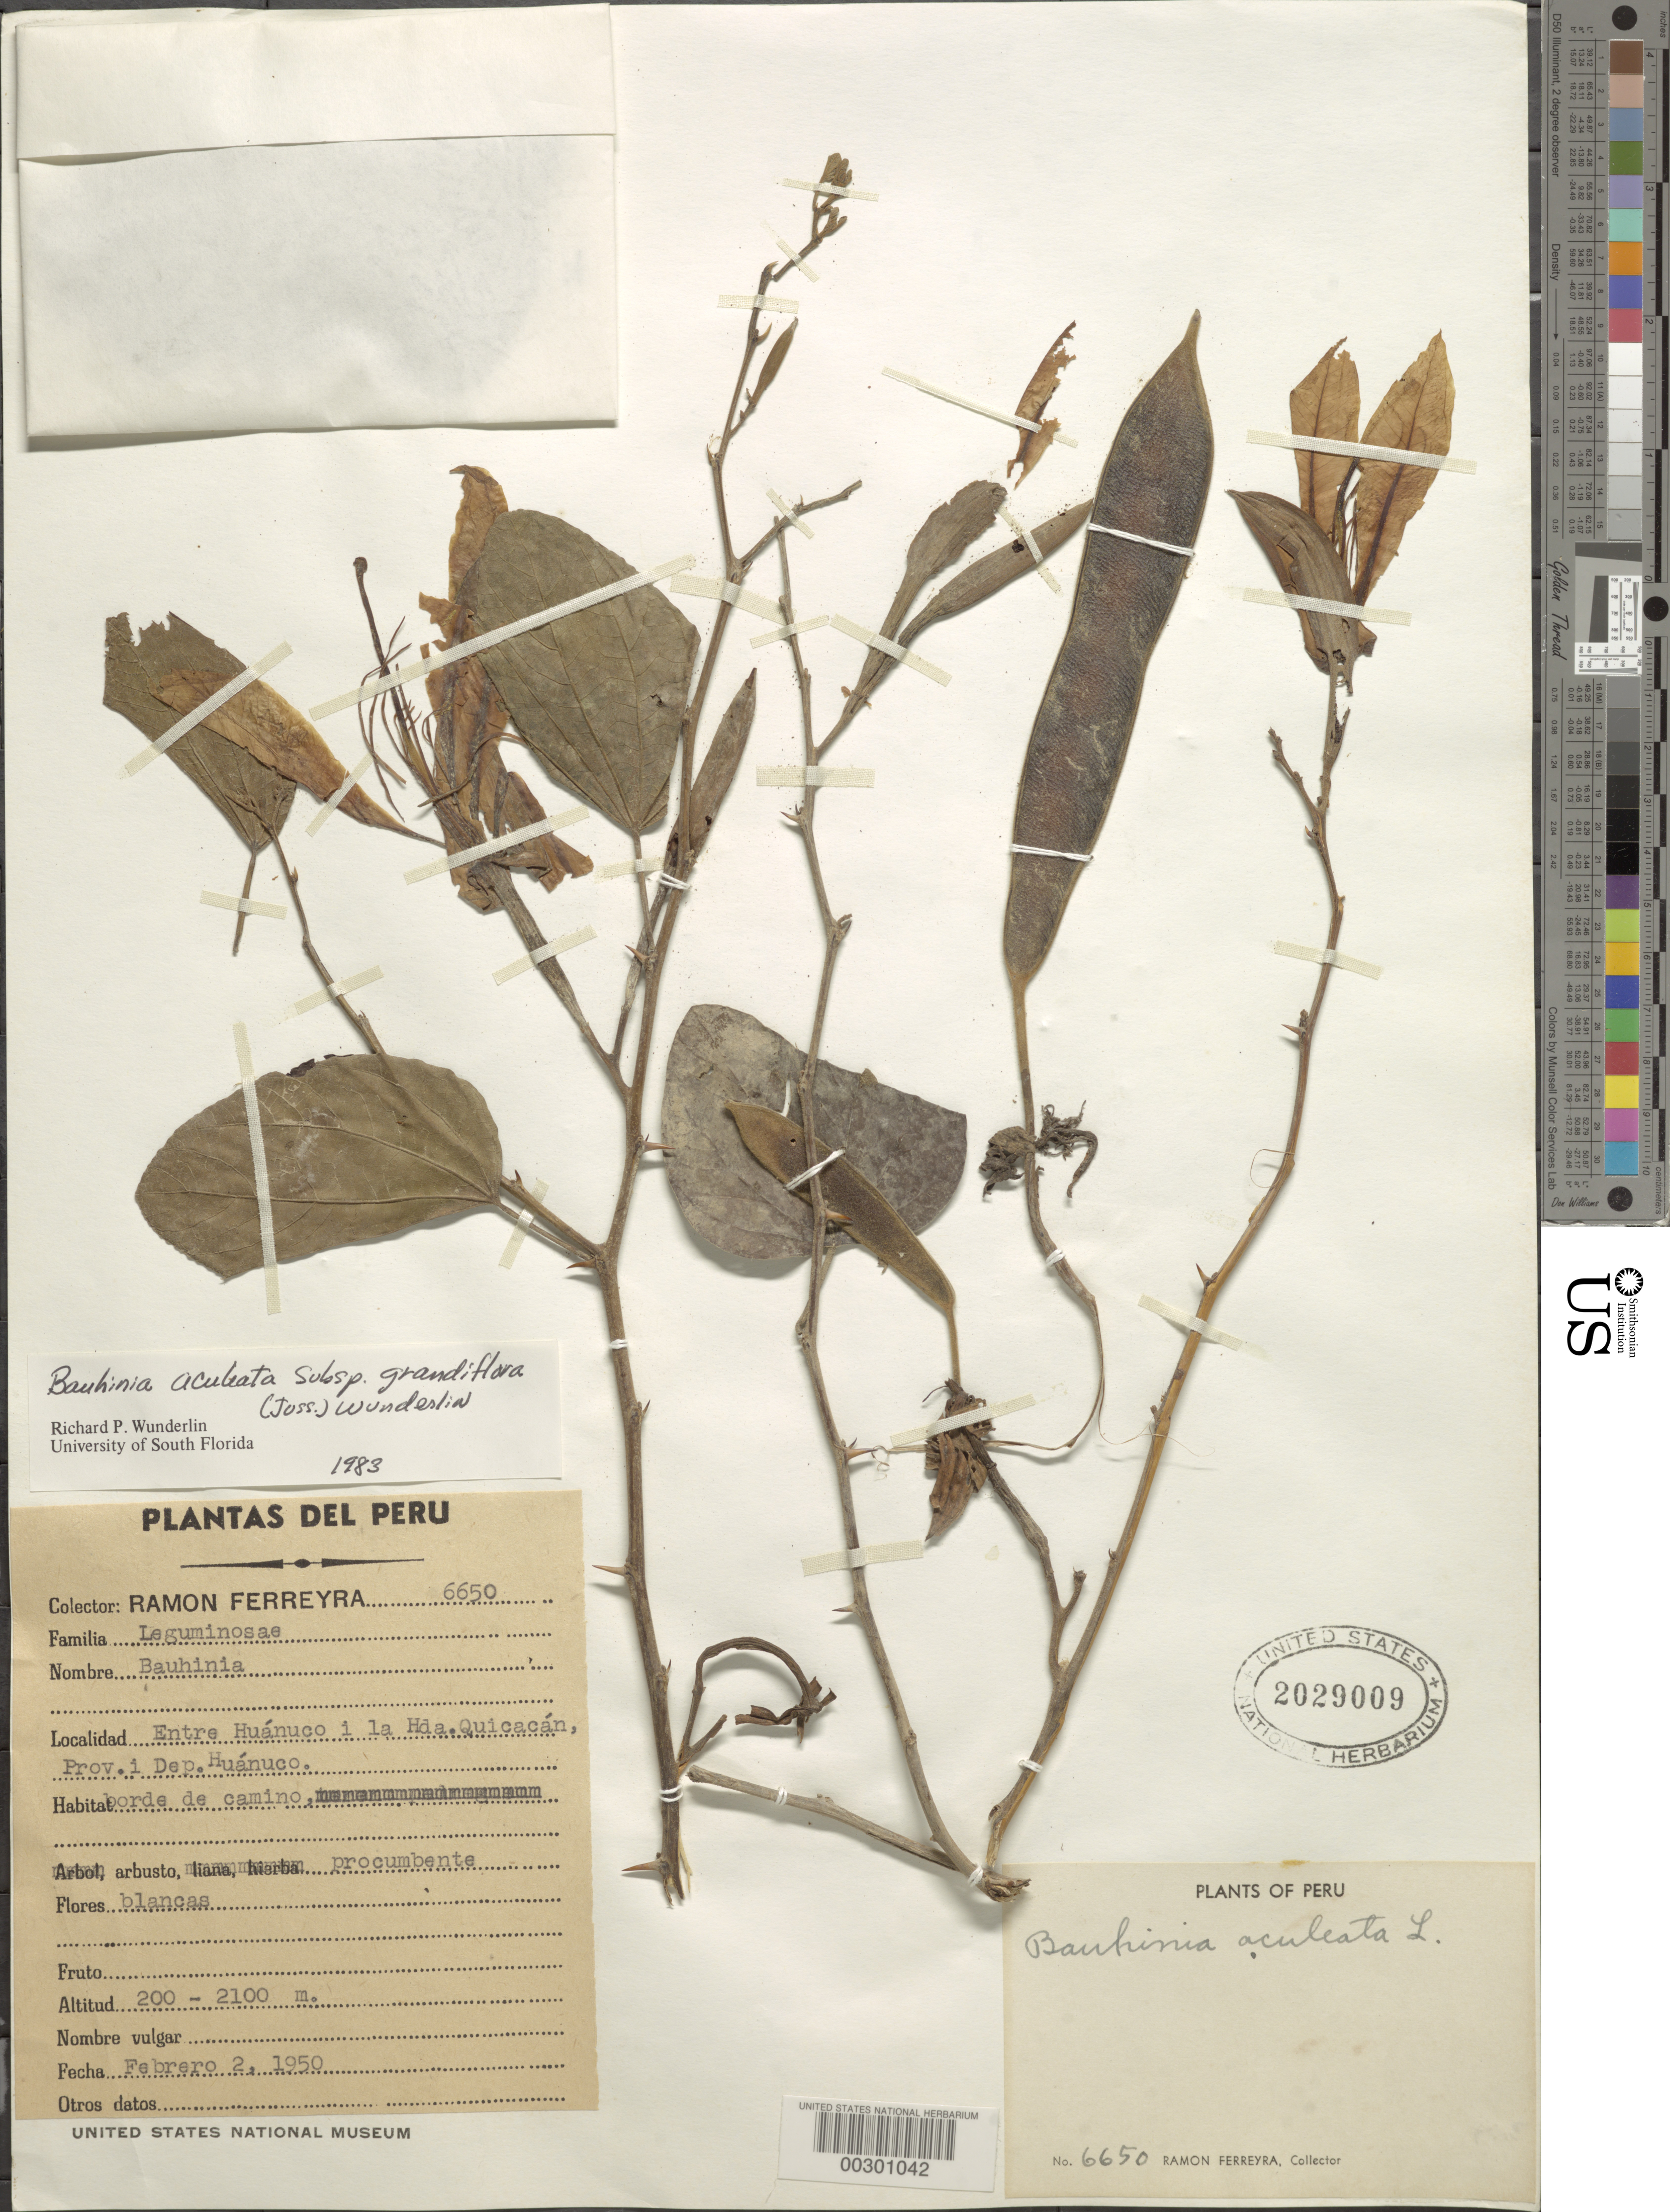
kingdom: Plantae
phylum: Tracheophyta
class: Magnoliopsida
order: Fabales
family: Fabaceae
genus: Bauhinia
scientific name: Bauhinia aculeata subsp. grandiflora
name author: (Juss.) Wunderlin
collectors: R. A. Ferreyra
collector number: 6650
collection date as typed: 02 Feb 1950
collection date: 1950-02-02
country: Peru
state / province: Huánuco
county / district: Huánuco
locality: Between Huánuco and Hda. Quicacanween Chasquitambo and Chowcauyan, 1 km from the latter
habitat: Edge of road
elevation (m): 200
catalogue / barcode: US 2029009